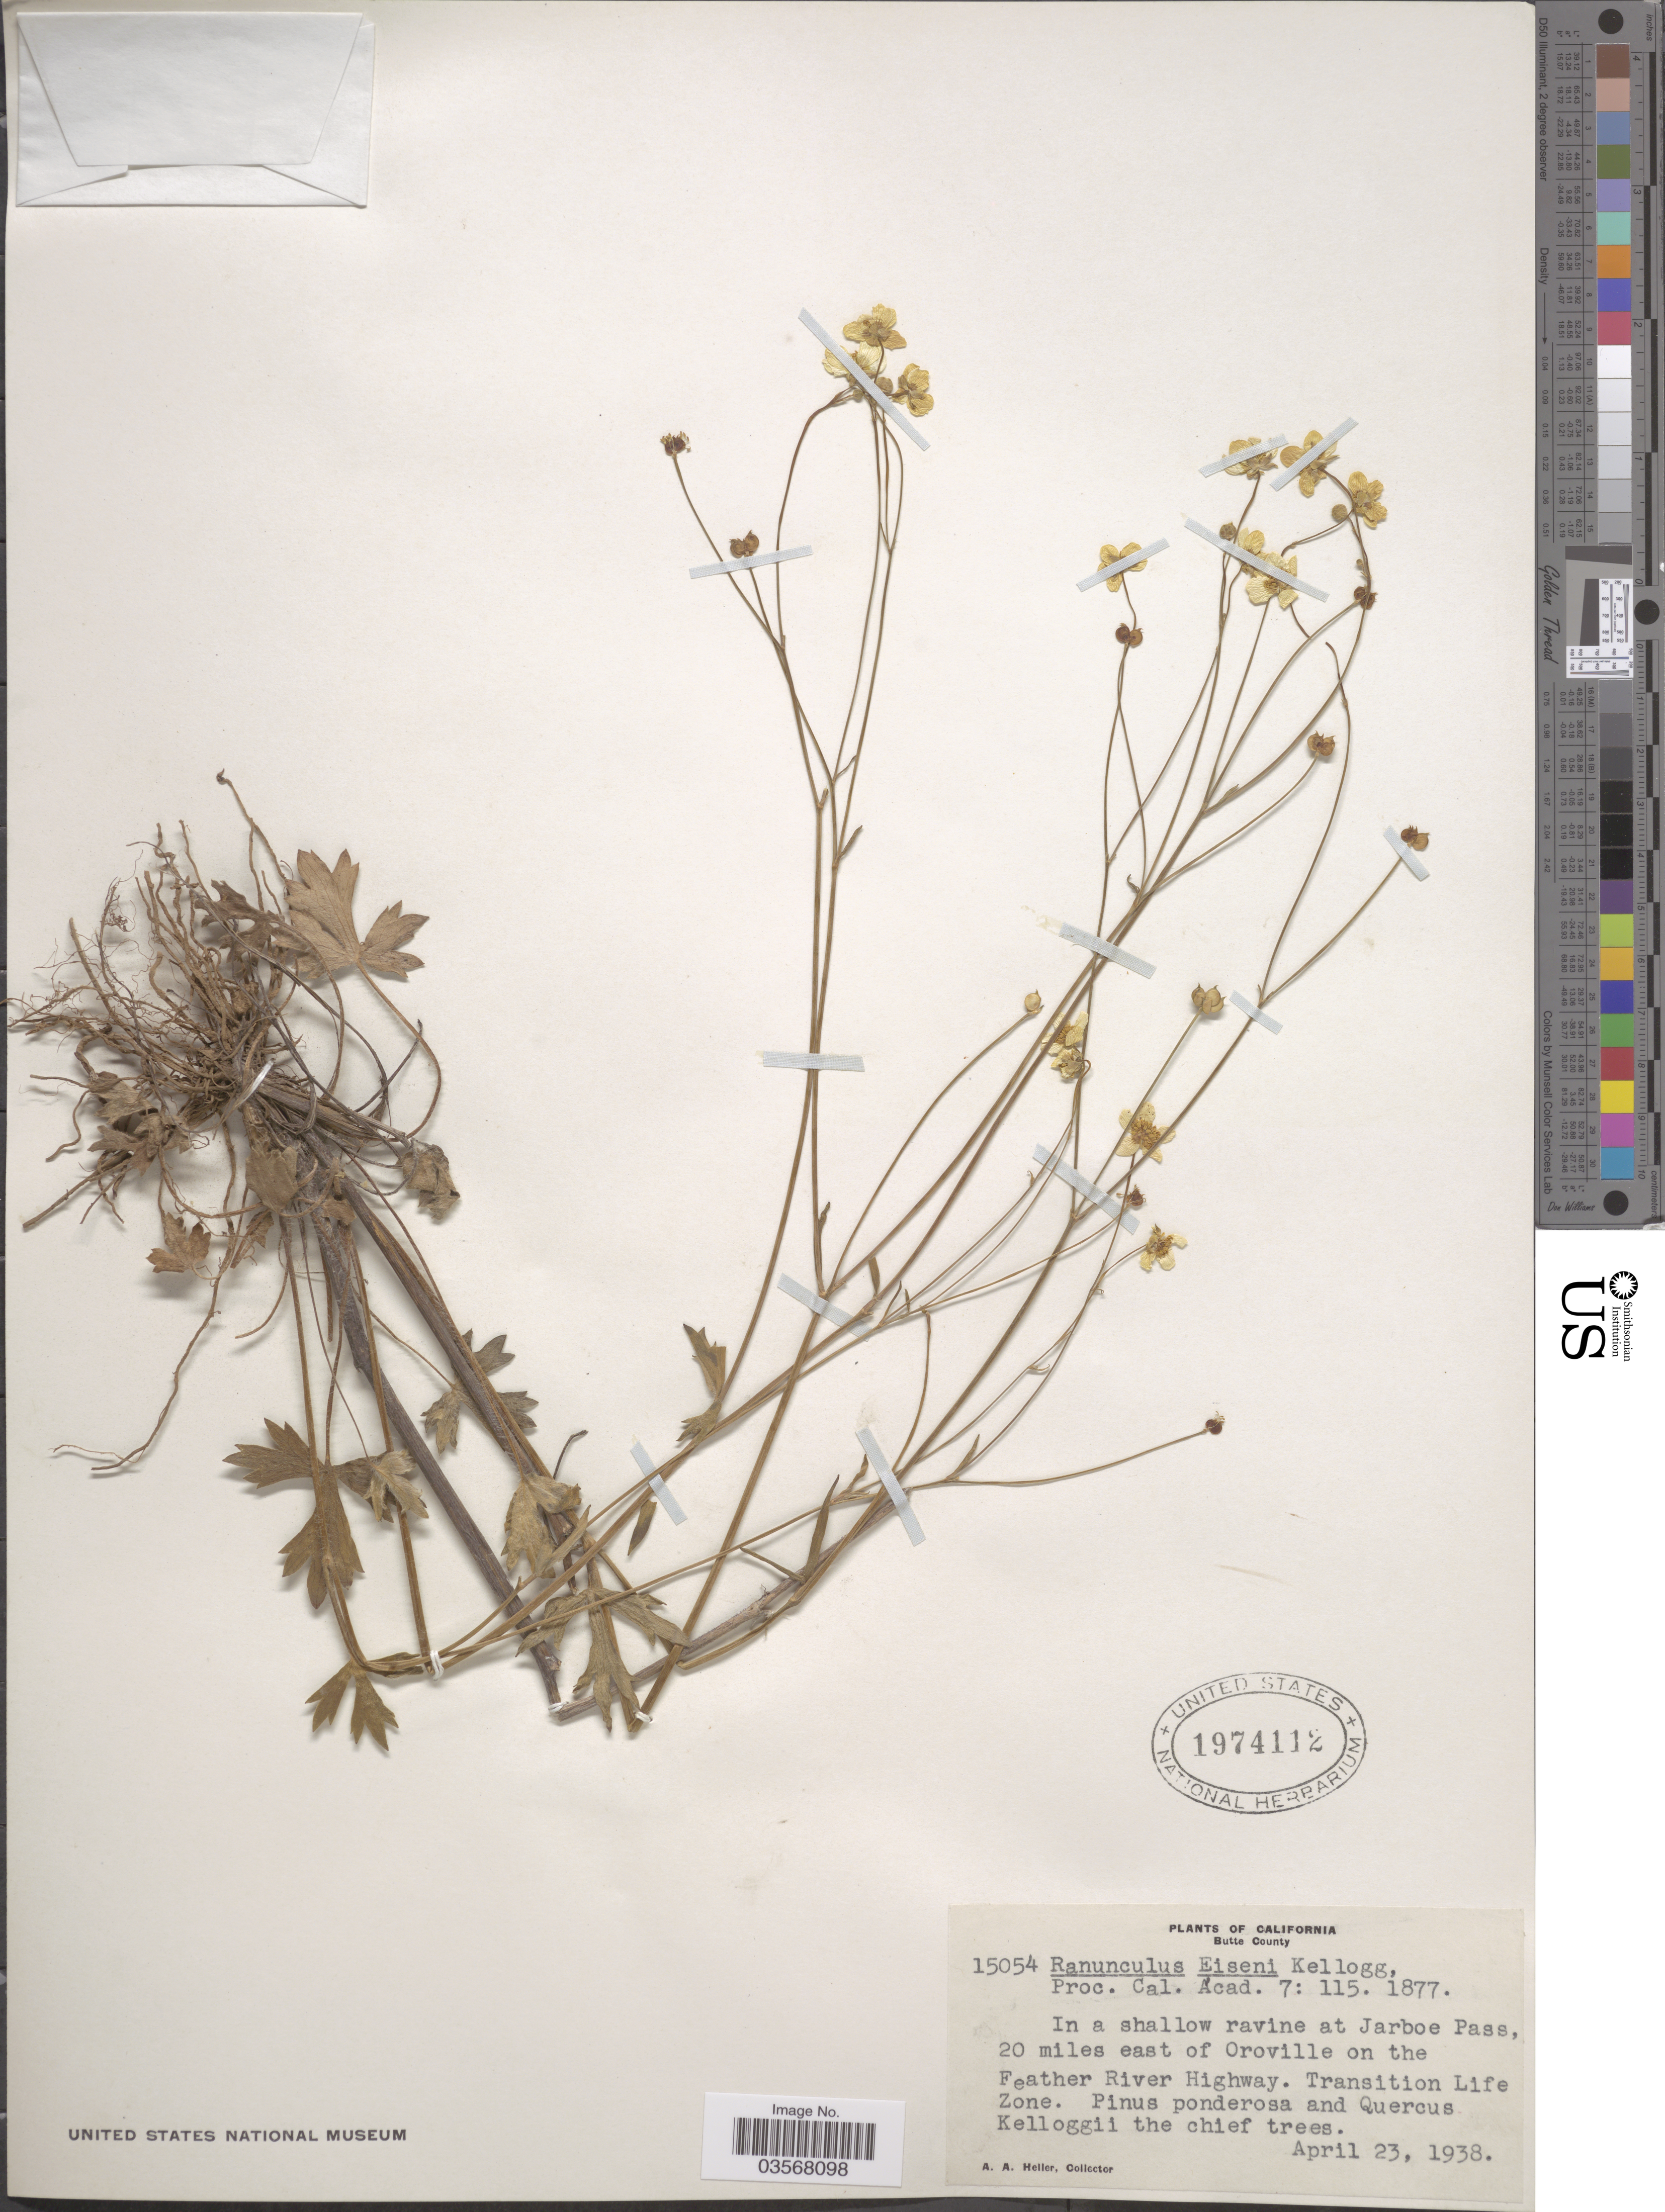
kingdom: Plantae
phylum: Tracheophyta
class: Magnoliopsida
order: Ranunculales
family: Ranunculaceae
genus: Ranunculus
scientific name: Ranunculus occidentalis var. eisenii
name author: Nutt.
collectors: A. A. Heller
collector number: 15054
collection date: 1938-04-23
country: United States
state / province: California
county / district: Butte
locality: Butte County. In a shallow ravine at Jarboe Pass, 20 miles east of Oroville on the Feather River Highway. Transition Life Zone.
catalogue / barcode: US 1974112